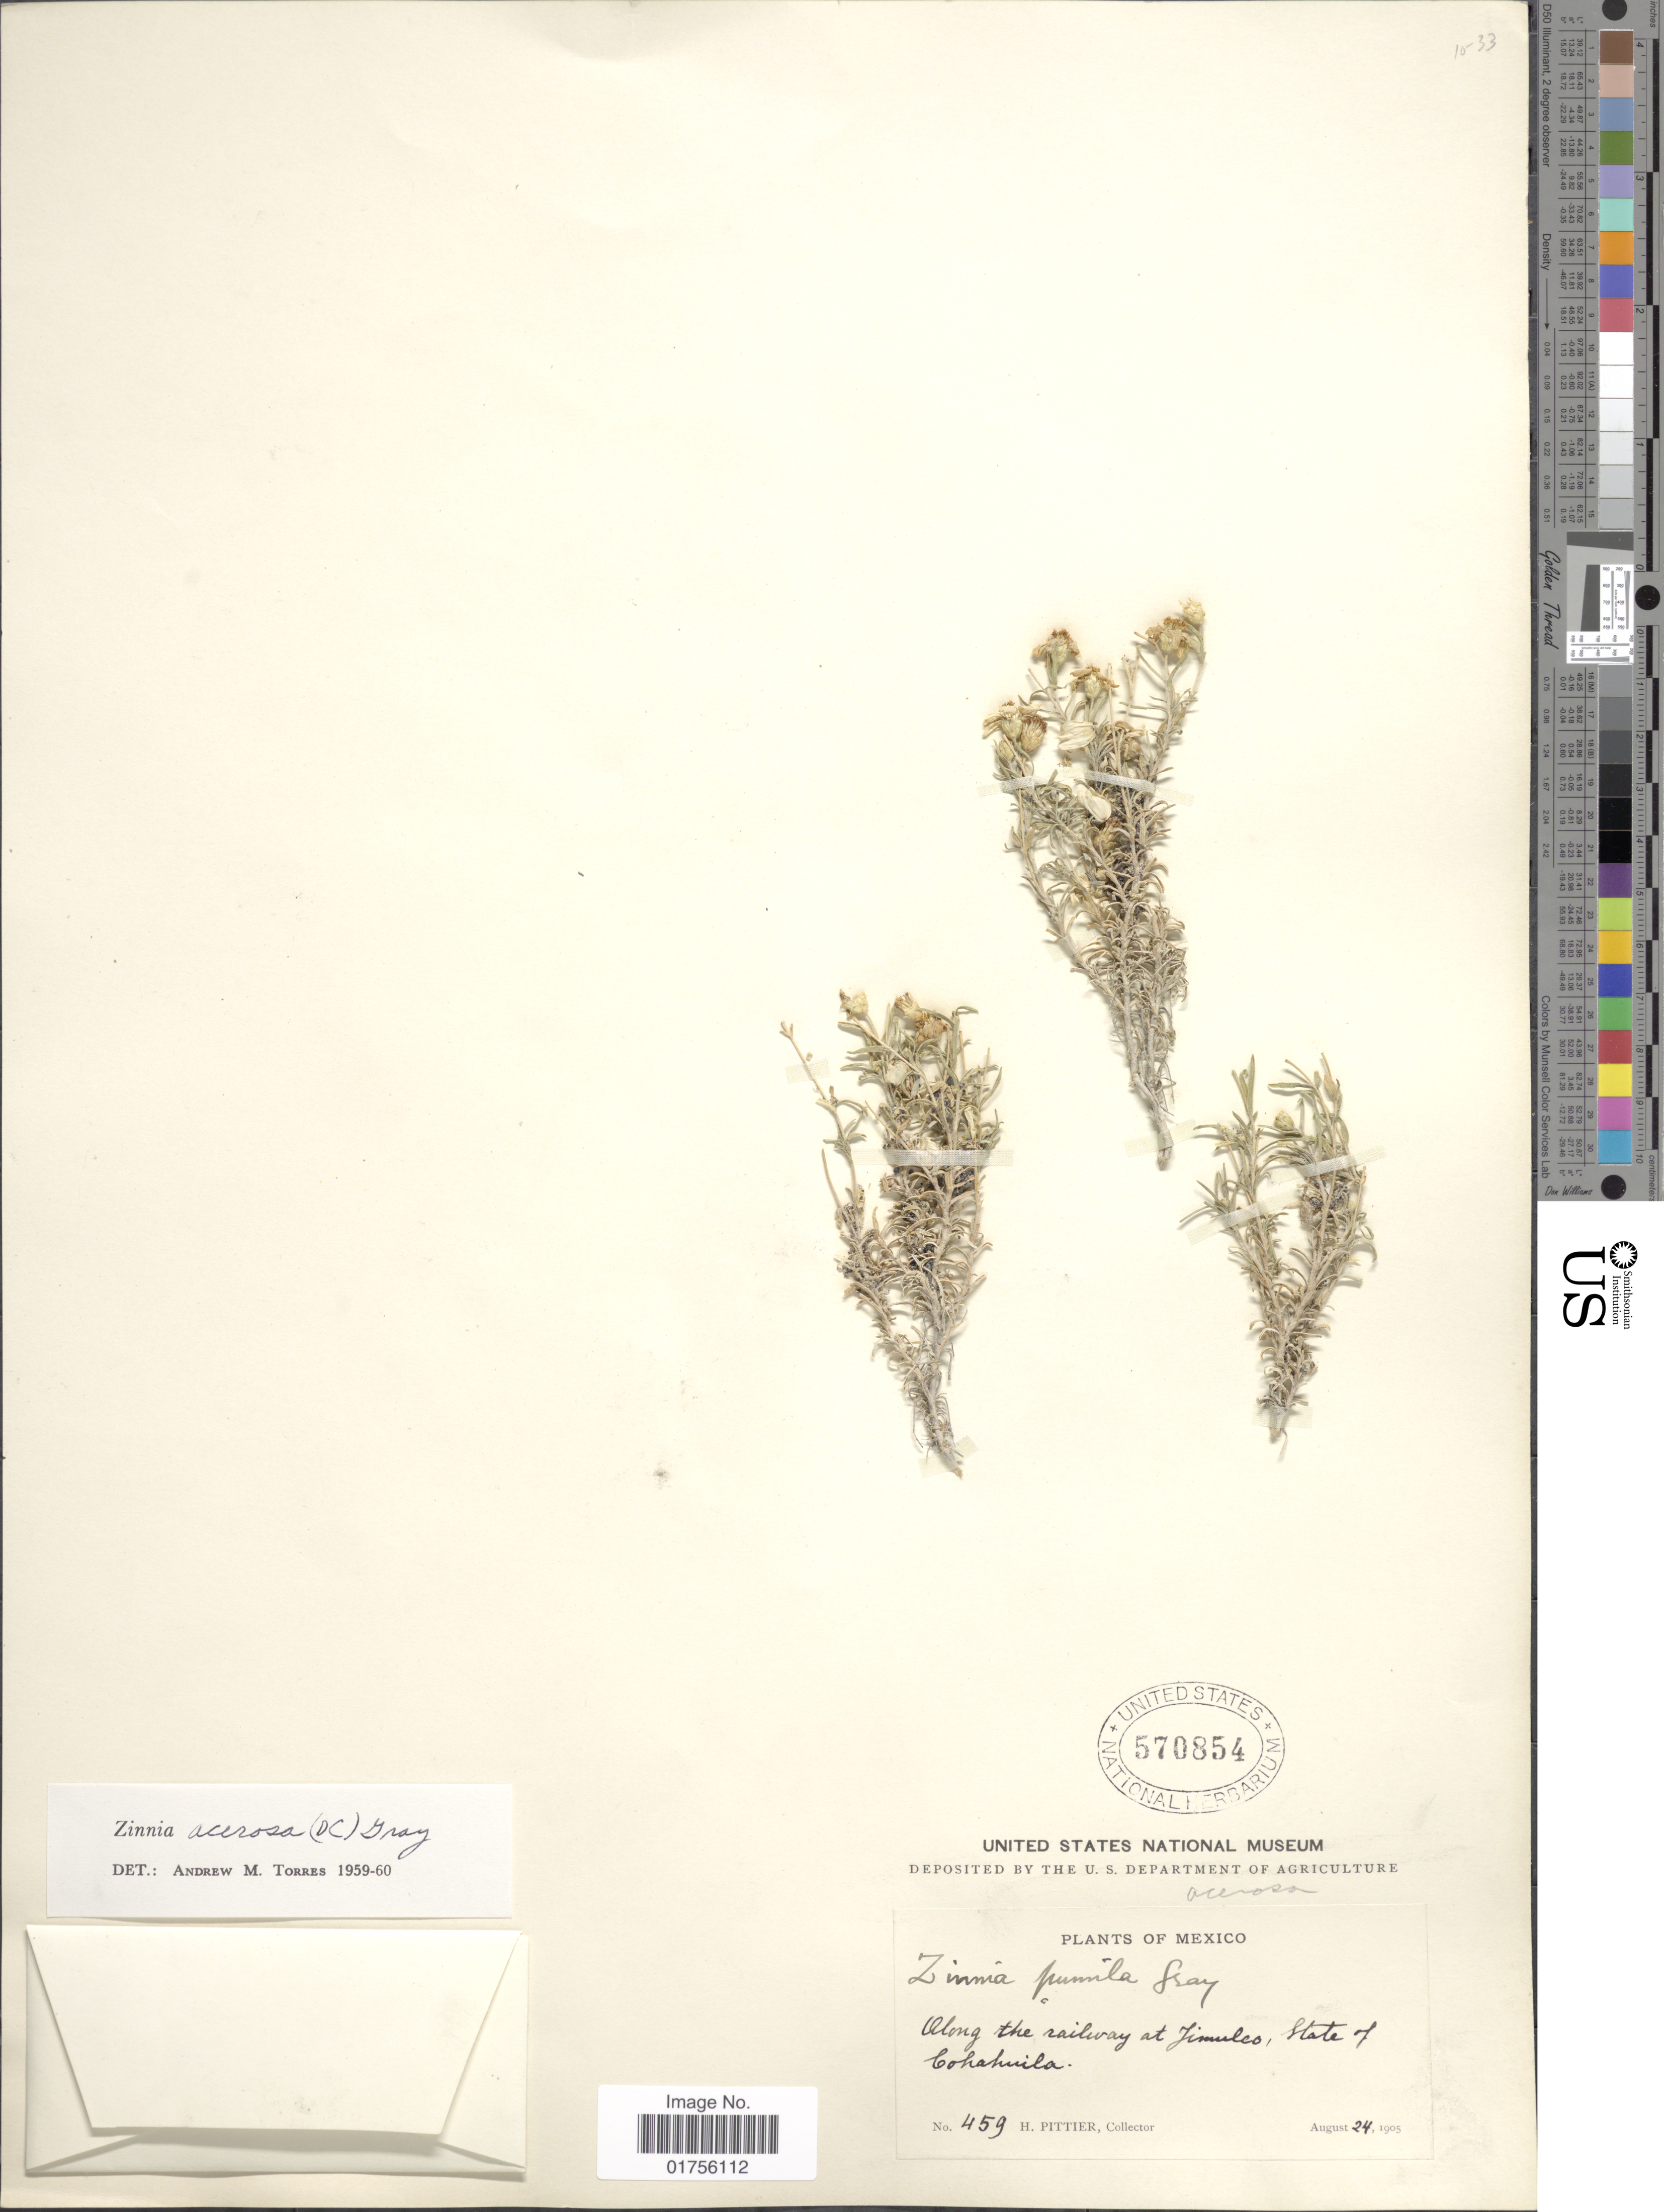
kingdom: Plantae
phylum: Tracheophyta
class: Magnoliopsida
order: Asterales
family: Asteraceae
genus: Zinnia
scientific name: Zinnia acerosa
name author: (DC.) A. Gray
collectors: H. F. Pittier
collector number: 459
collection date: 1905-08-24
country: Mexico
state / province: Coahuila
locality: Along the railway at Jumilco, State of Cohahuila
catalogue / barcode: US 570854